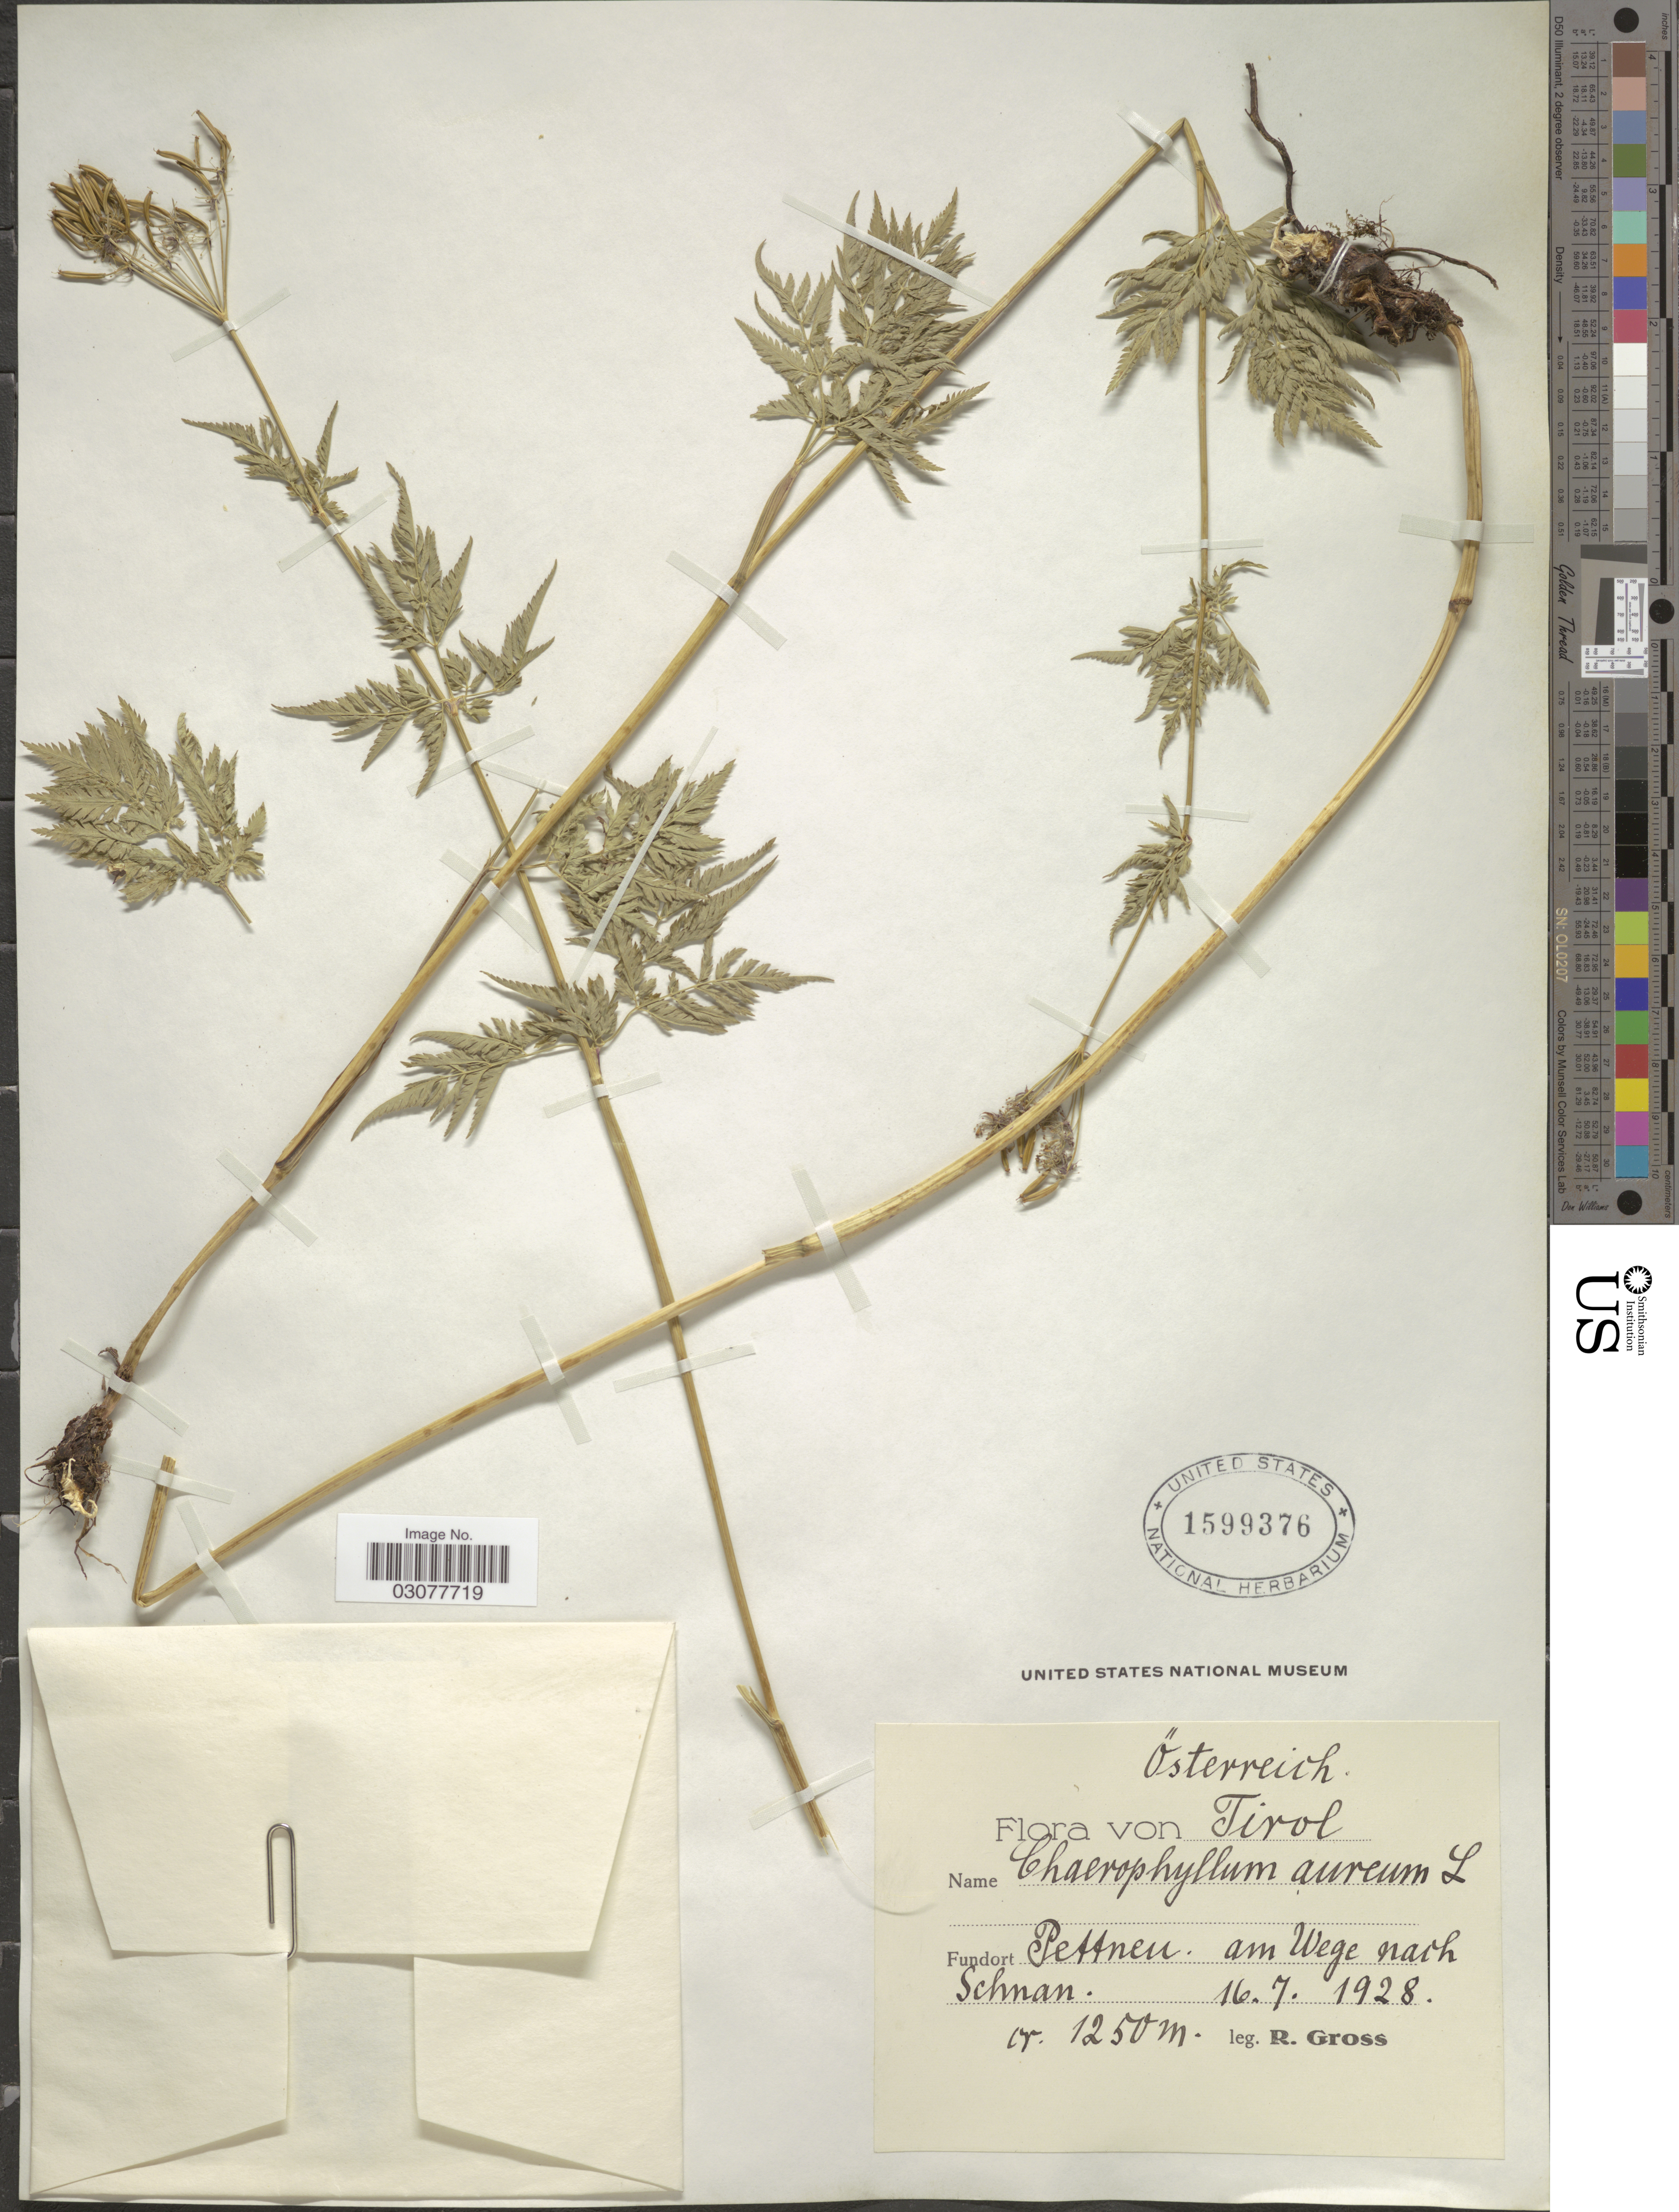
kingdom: Plantae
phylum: Tracheophyta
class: Magnoliopsida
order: Apiales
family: Apiaceae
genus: Chaerophyllum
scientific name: Chaerophyllum aureum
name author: L.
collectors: R. Gross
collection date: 1928-07-16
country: Austria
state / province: Tirol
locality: Österreich, Fundort Pettneu. am Wege nach Schnan.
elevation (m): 1250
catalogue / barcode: US 1599376